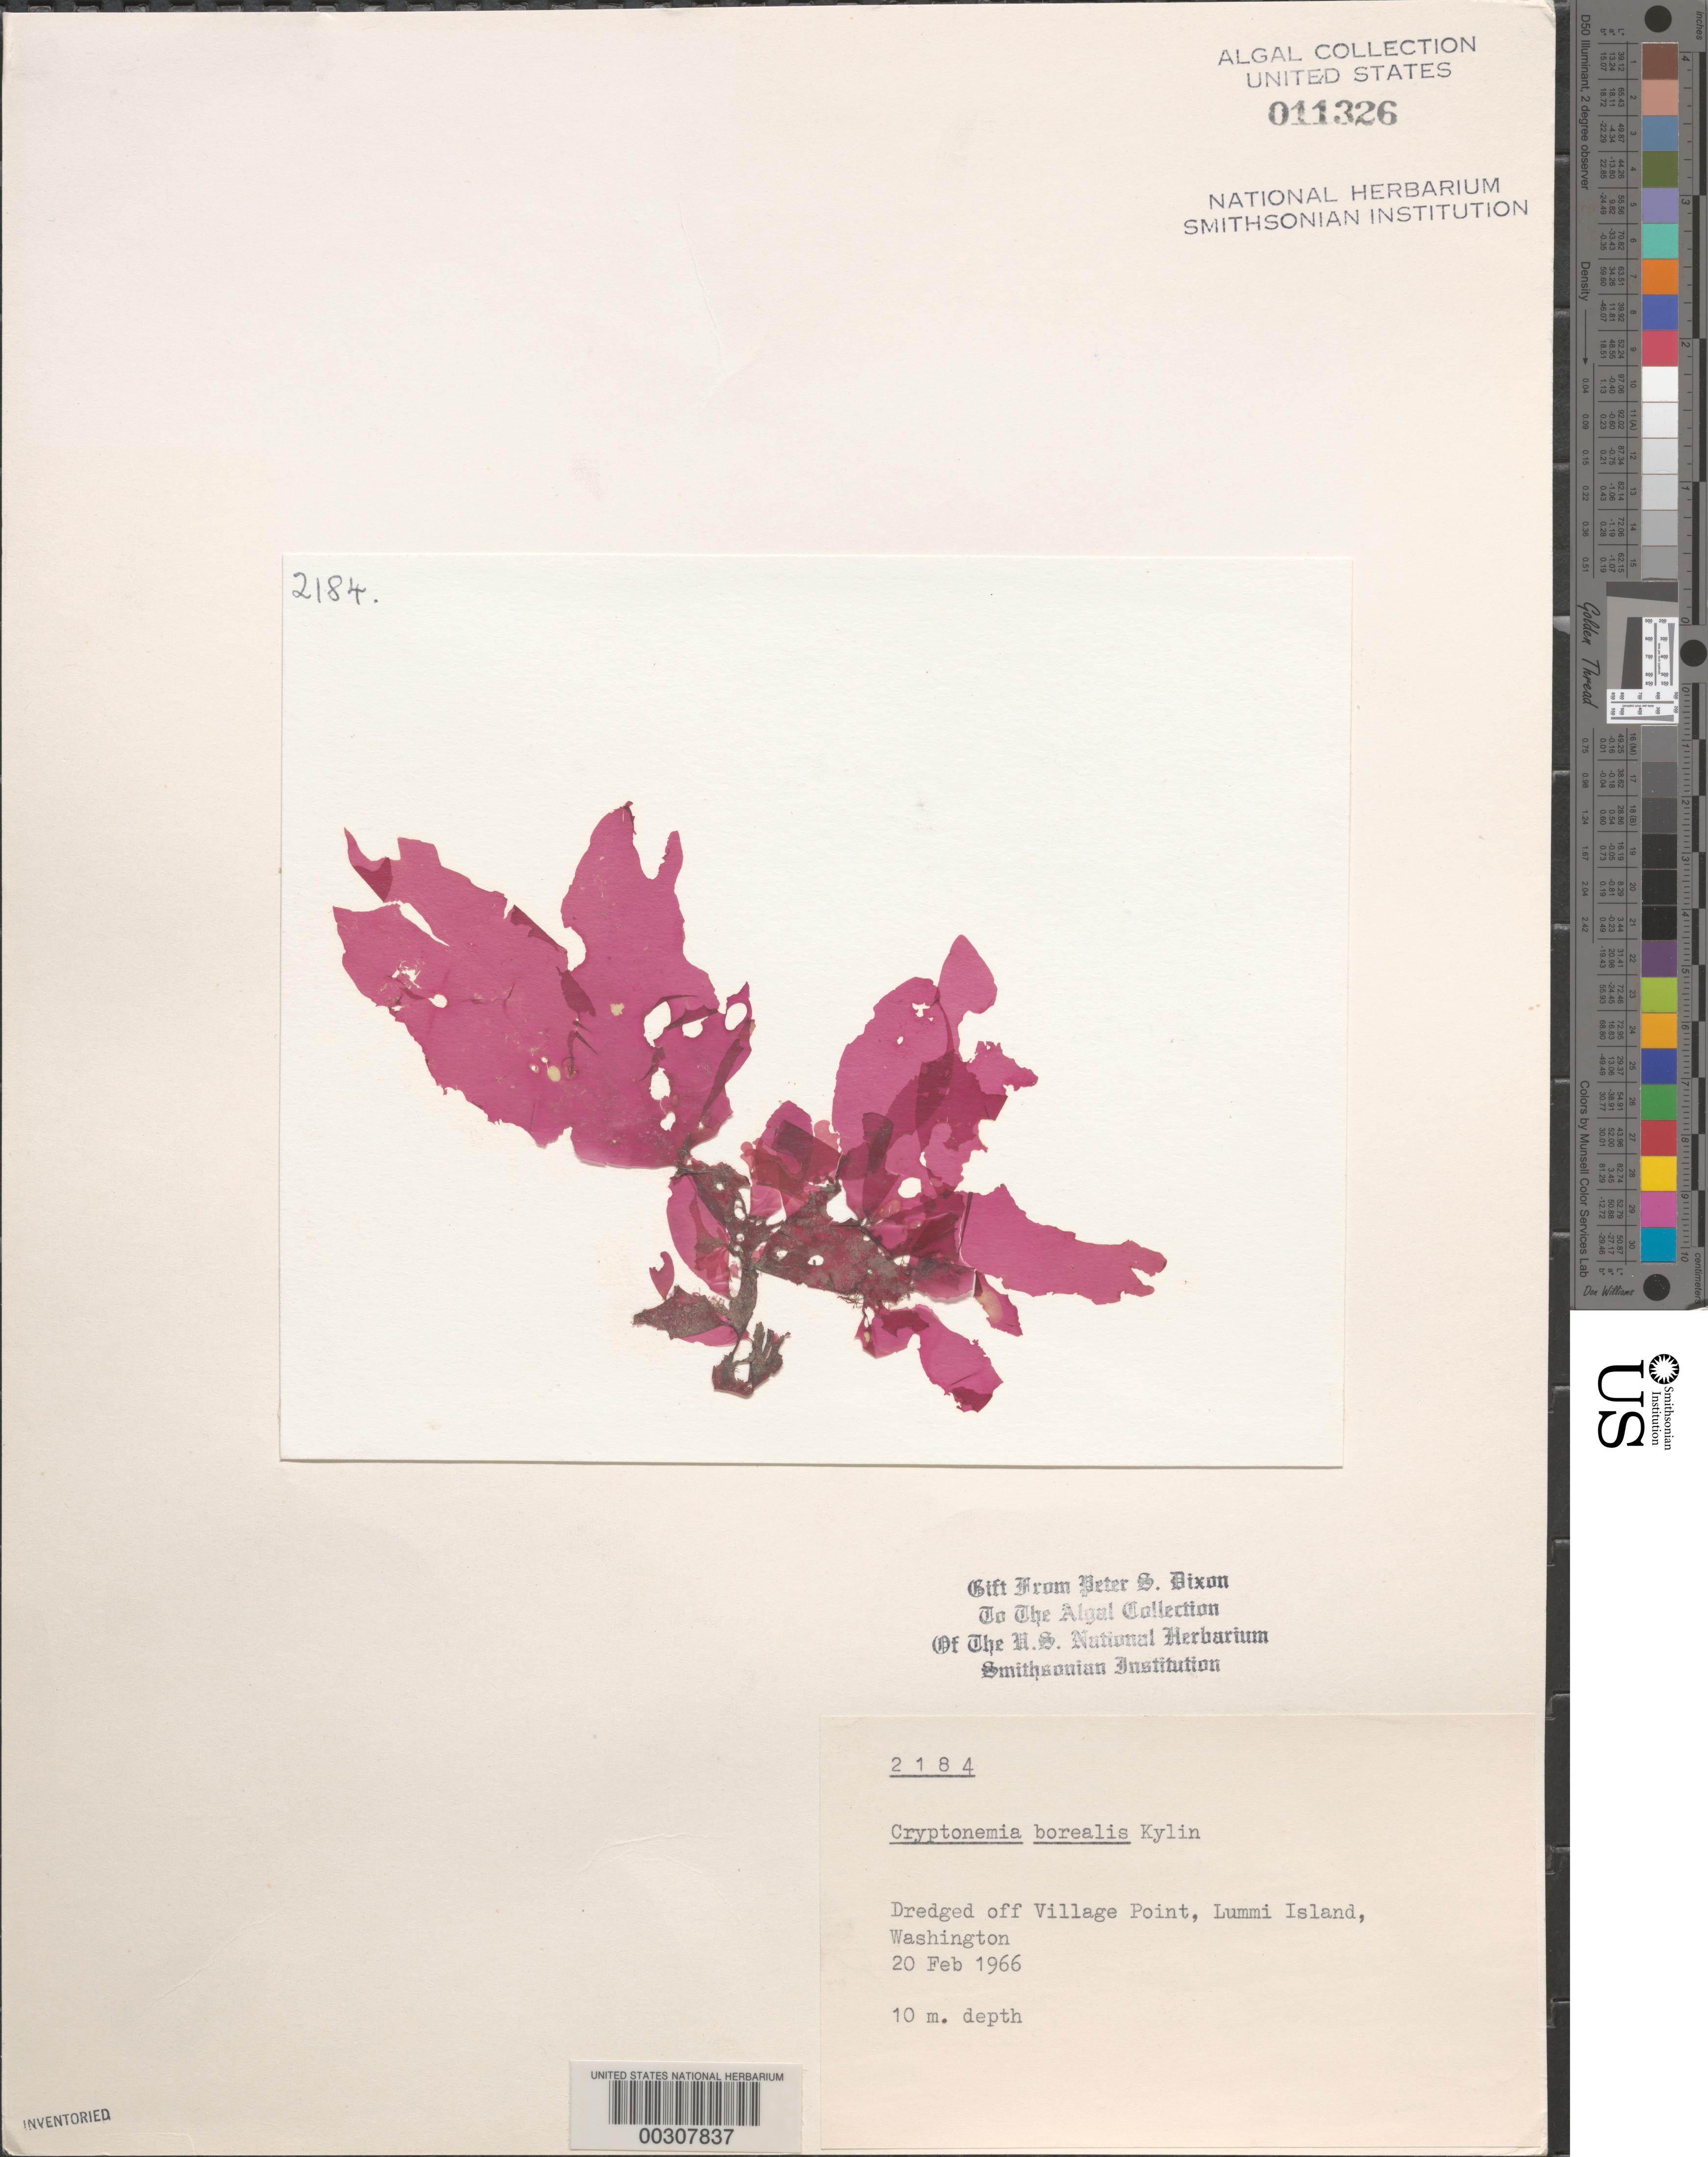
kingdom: Plantae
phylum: Rhodophyta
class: Florideophyceae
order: Halymeniales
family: Halymeniaceae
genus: Cryptonemia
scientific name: Cryptonemia borealis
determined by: Dixon, P. S.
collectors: P. S. Dixon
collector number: PSD 2184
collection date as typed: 20 Feb 1966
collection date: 1966-02-20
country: United States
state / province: Washington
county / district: Whatcom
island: Lummi Island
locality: Off Village Point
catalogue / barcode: US 11326